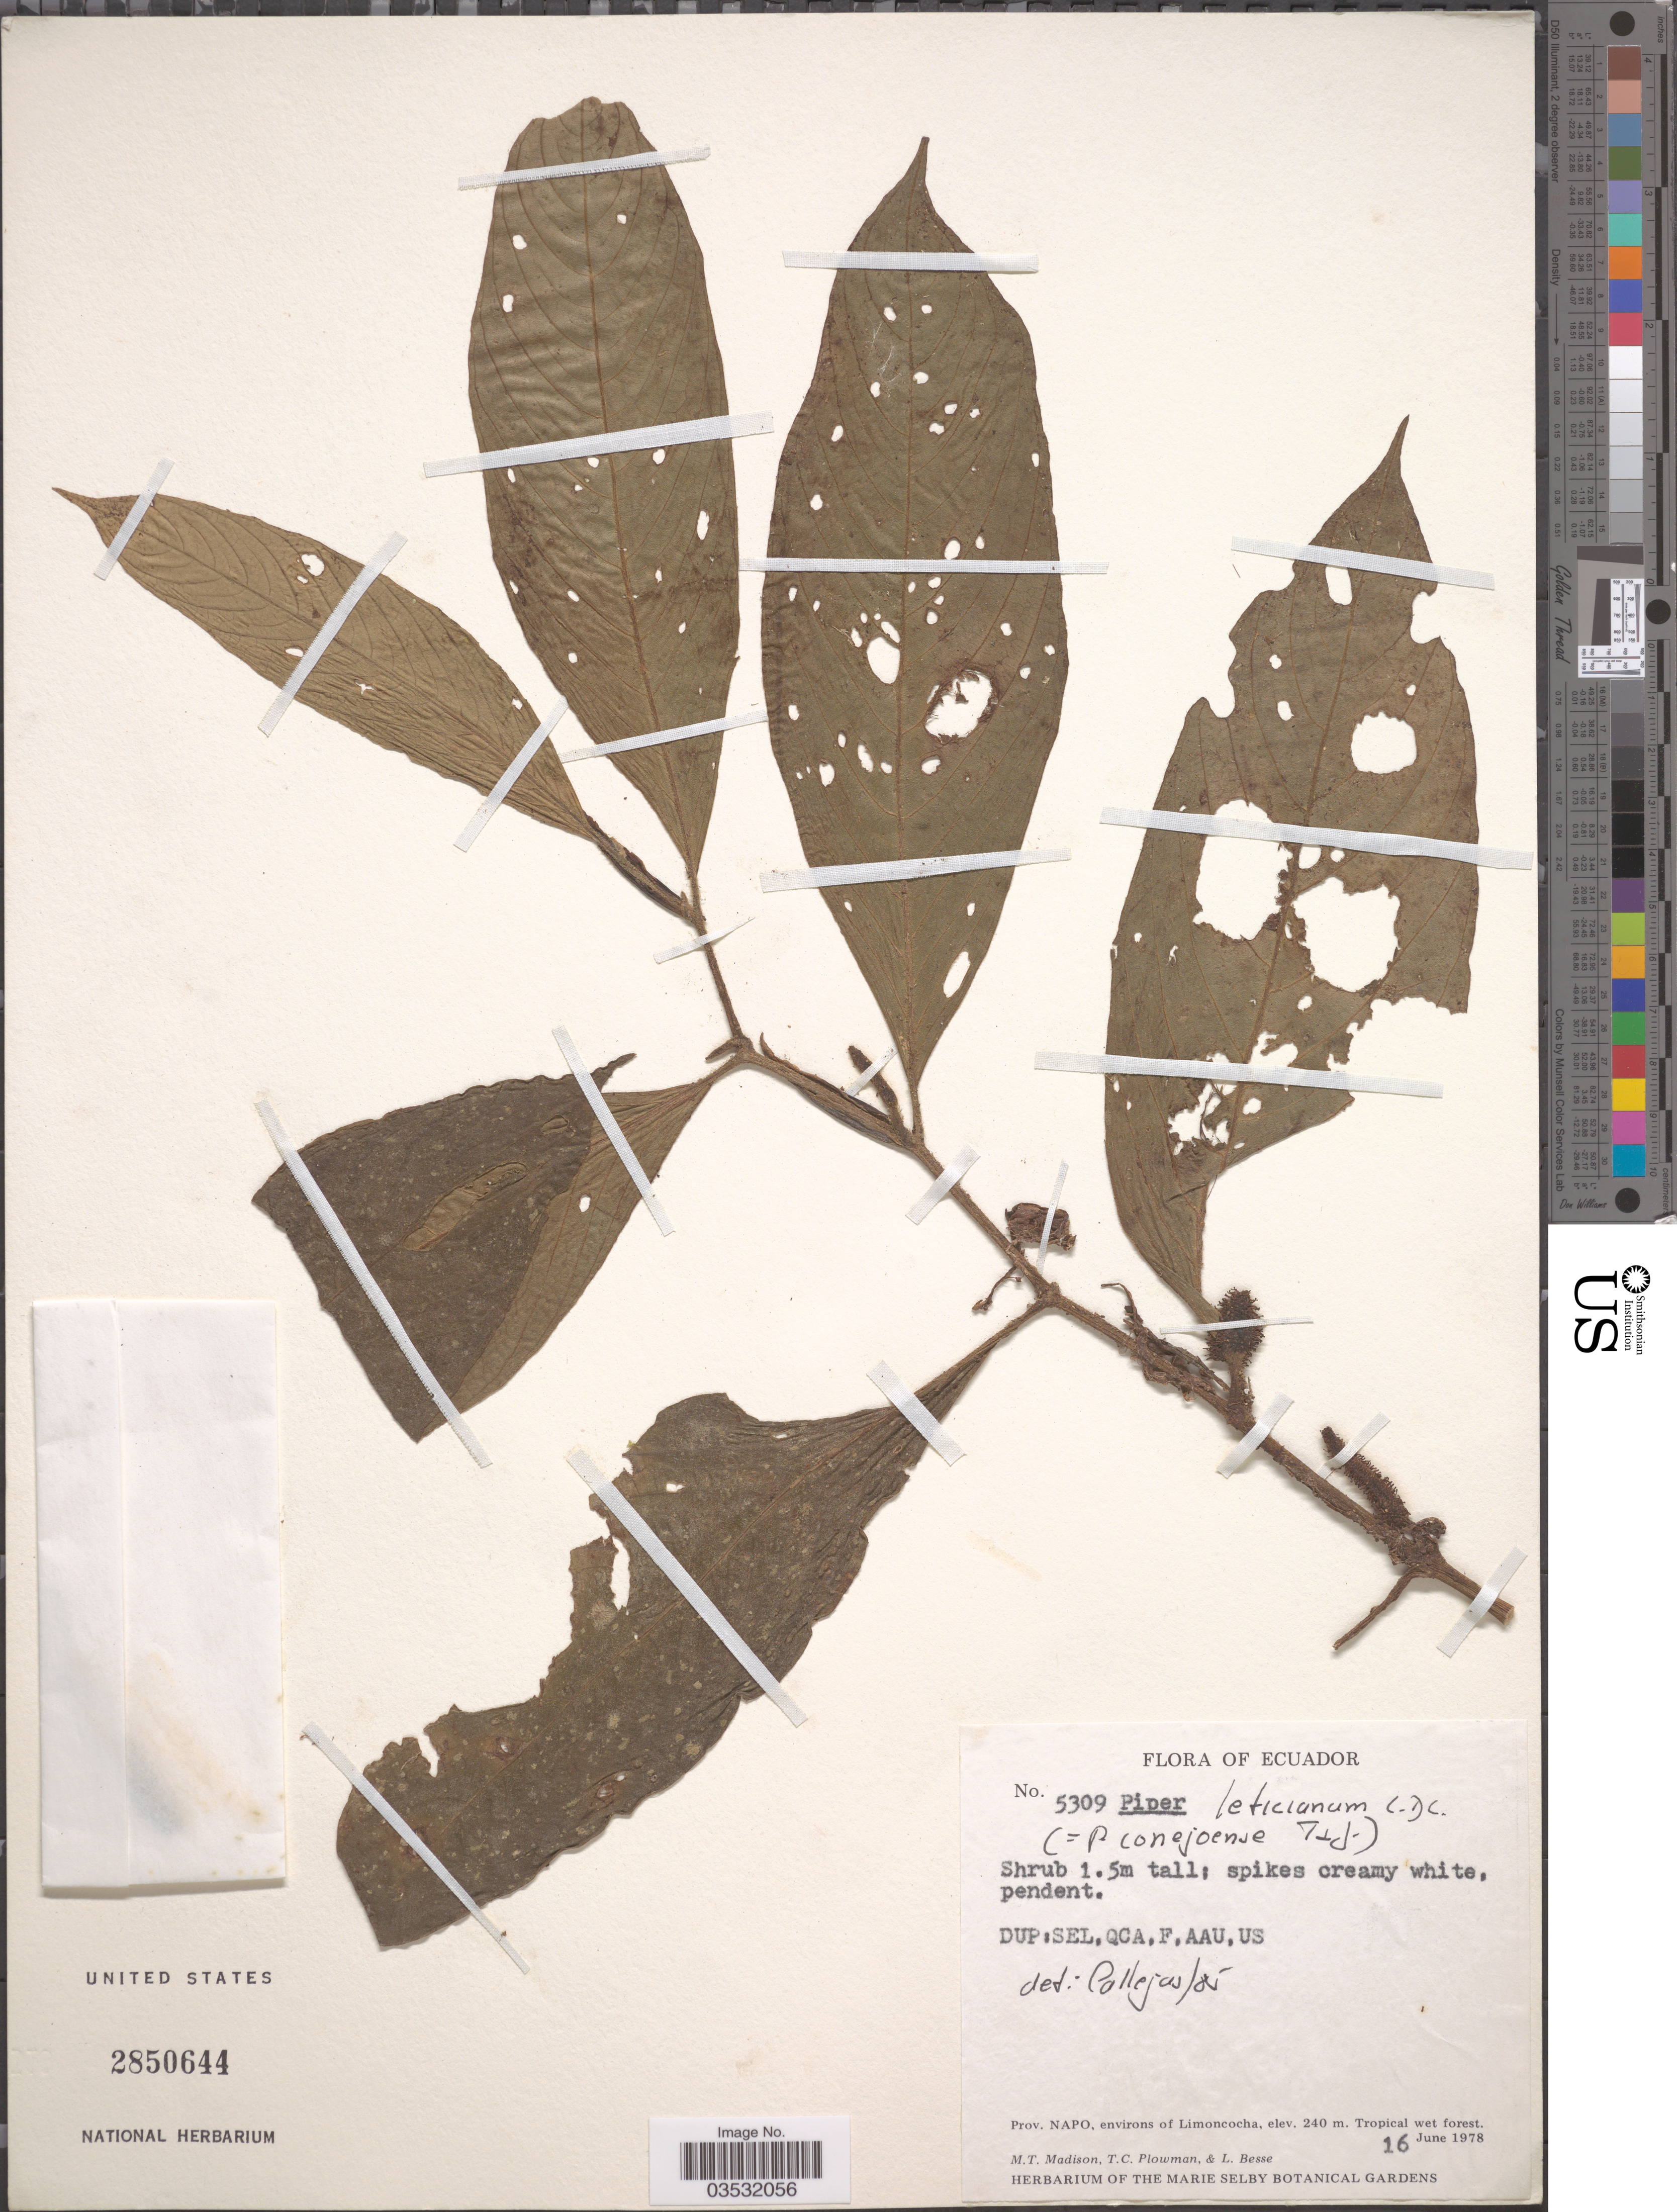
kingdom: Plantae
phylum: Tracheophyta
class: Magnoliopsida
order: Piperales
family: Piperaceae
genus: Piper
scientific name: Piper leticianum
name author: C. DC.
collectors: M. T. Madison, T. Plowman & L. Besse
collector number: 5309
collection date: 1978-06-16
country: Ecuador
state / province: Napo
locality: Environs of Limoncocha.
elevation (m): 240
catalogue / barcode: US 2850644